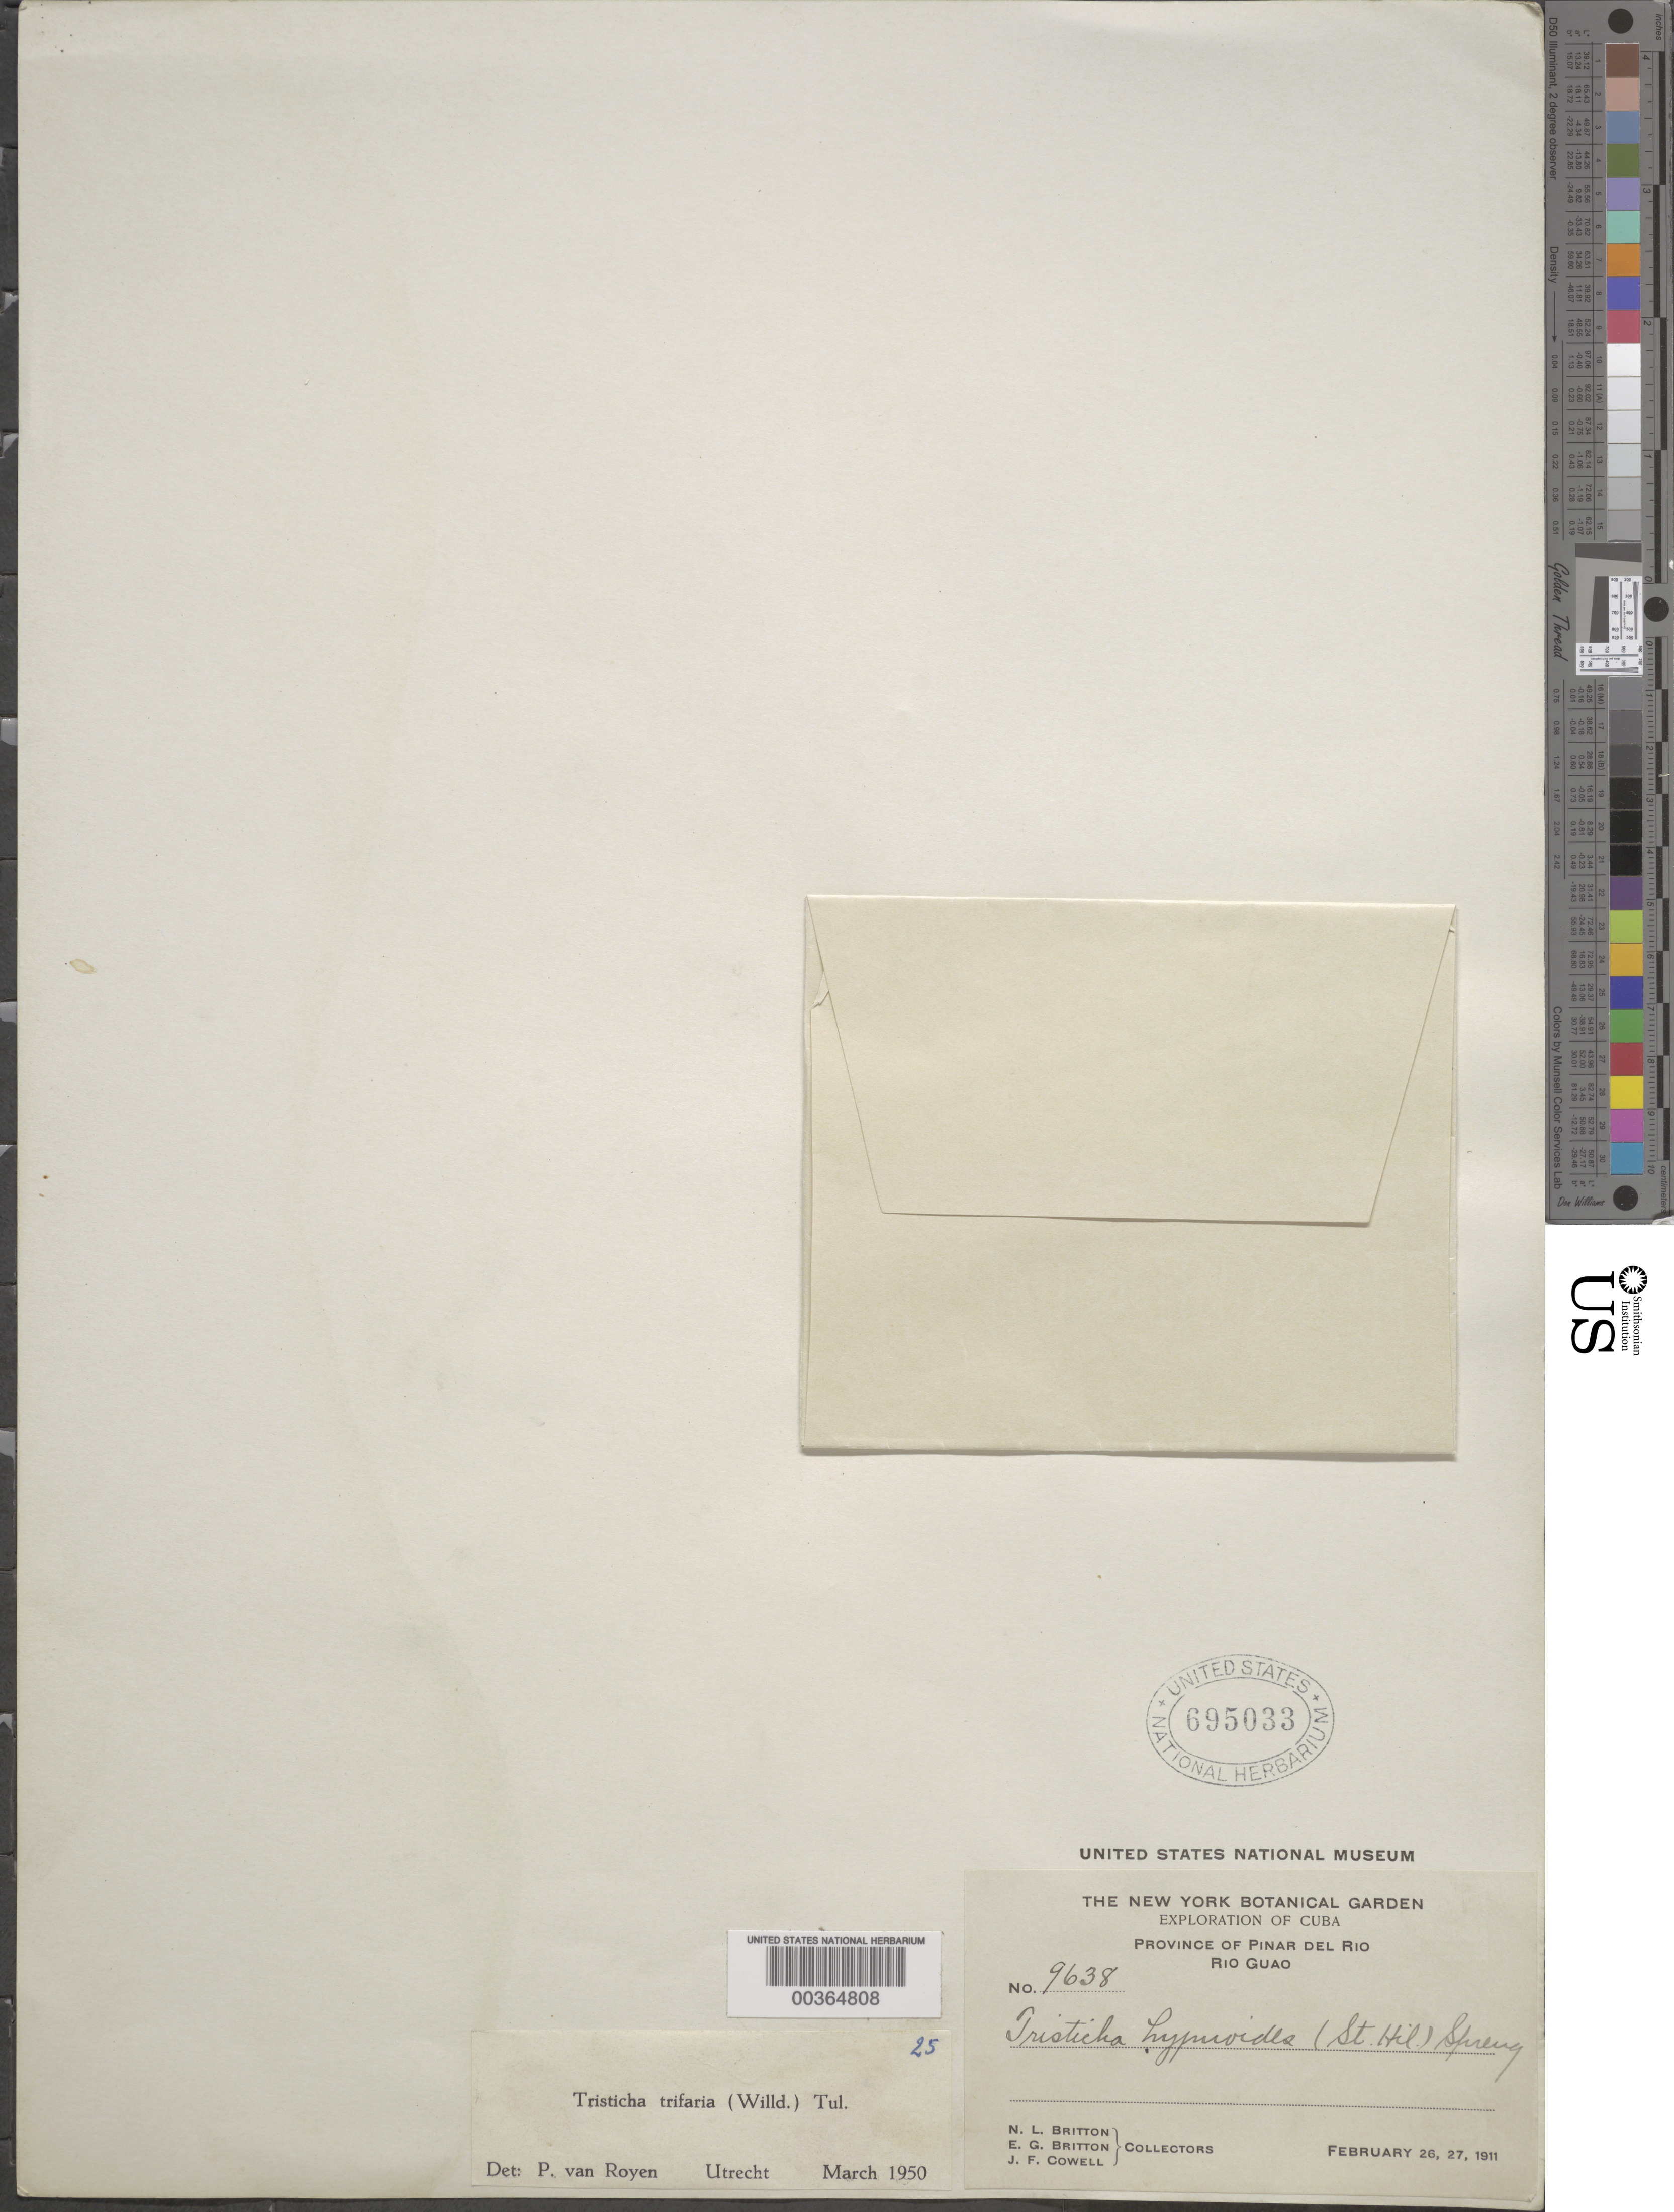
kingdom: Plantae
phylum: Tracheophyta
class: Magnoliopsida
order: Malpighiales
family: Podostemaceae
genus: Tristicha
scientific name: Tristicha trifaria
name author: (Willd.) Spreng.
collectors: N. Britton, E. G. Britton & J. F. Cowell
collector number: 9638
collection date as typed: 26 Feb 1911 to 26 Feb 1911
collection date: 1911-02-26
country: Cuba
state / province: Pinar del Río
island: Greater Antilles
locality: Rio guao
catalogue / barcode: US 695033